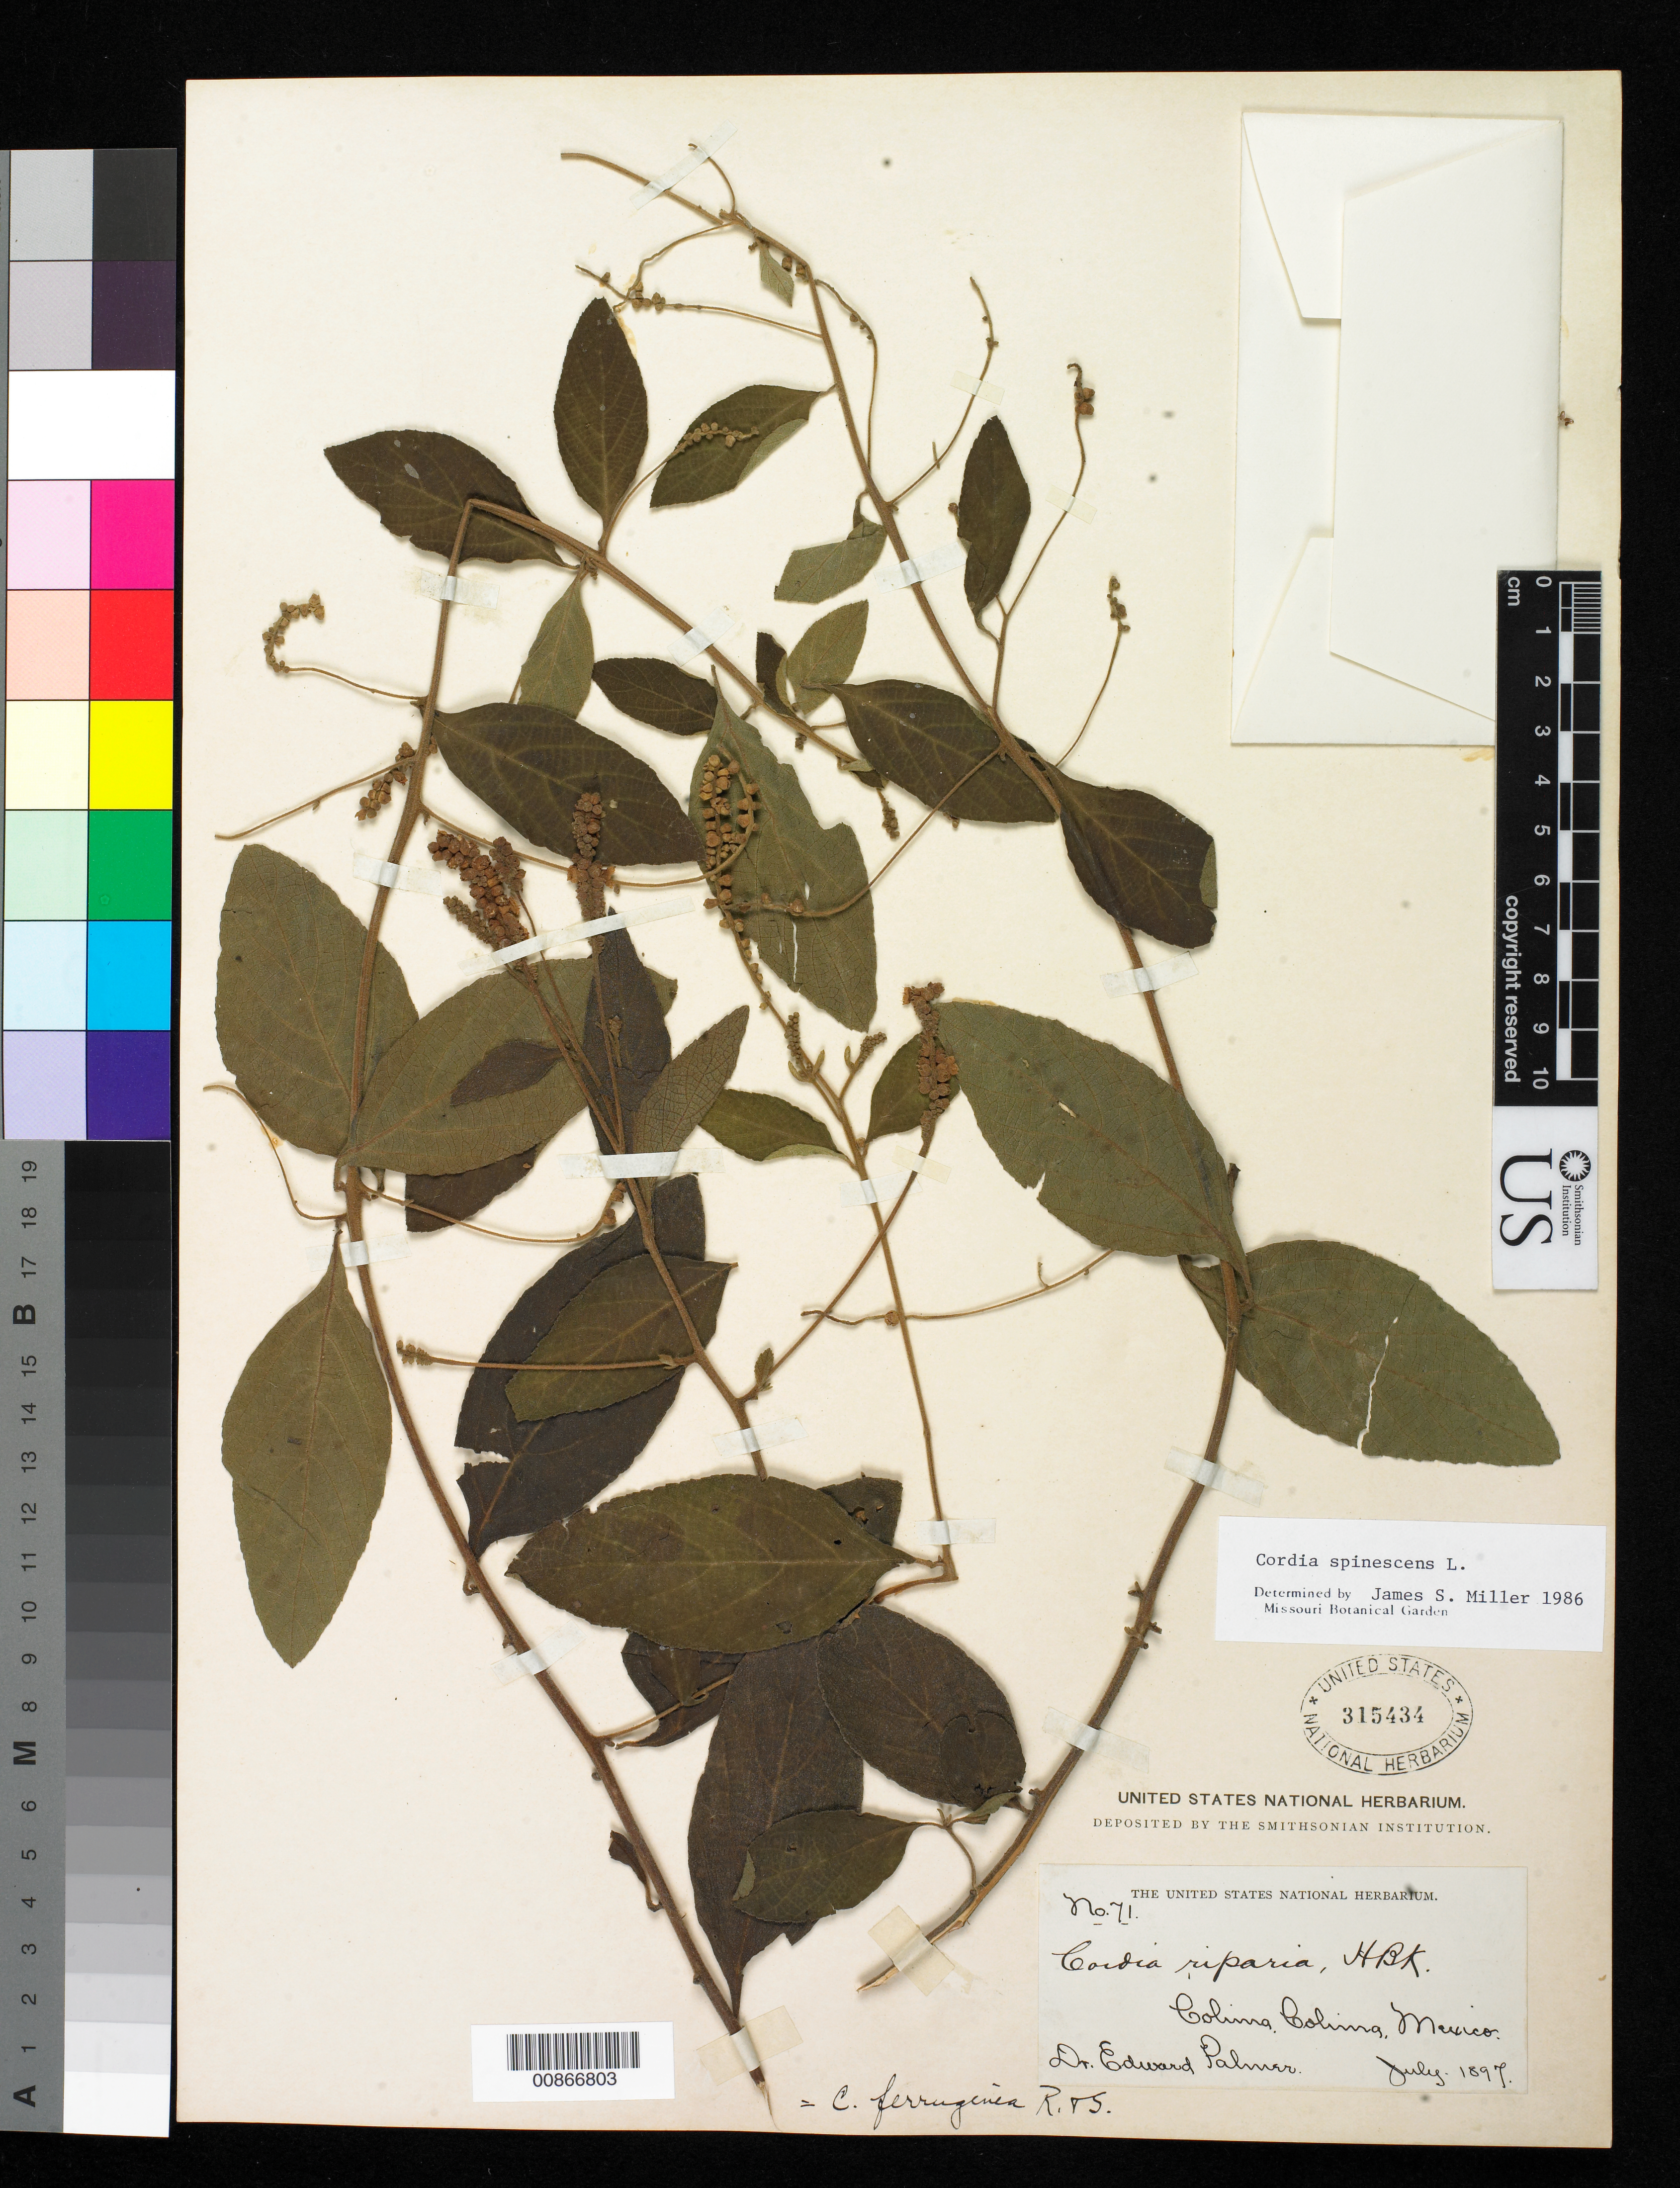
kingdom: Plantae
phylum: Tracheophyta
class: Magnoliopsida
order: Boraginales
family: Cordiaceae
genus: Cordia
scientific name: Cordia spinescens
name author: L.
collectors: E. Palmer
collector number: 71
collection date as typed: Jul 1897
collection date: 1897-07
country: Mexico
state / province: Colima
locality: Colima, Colima.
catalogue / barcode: US 315434